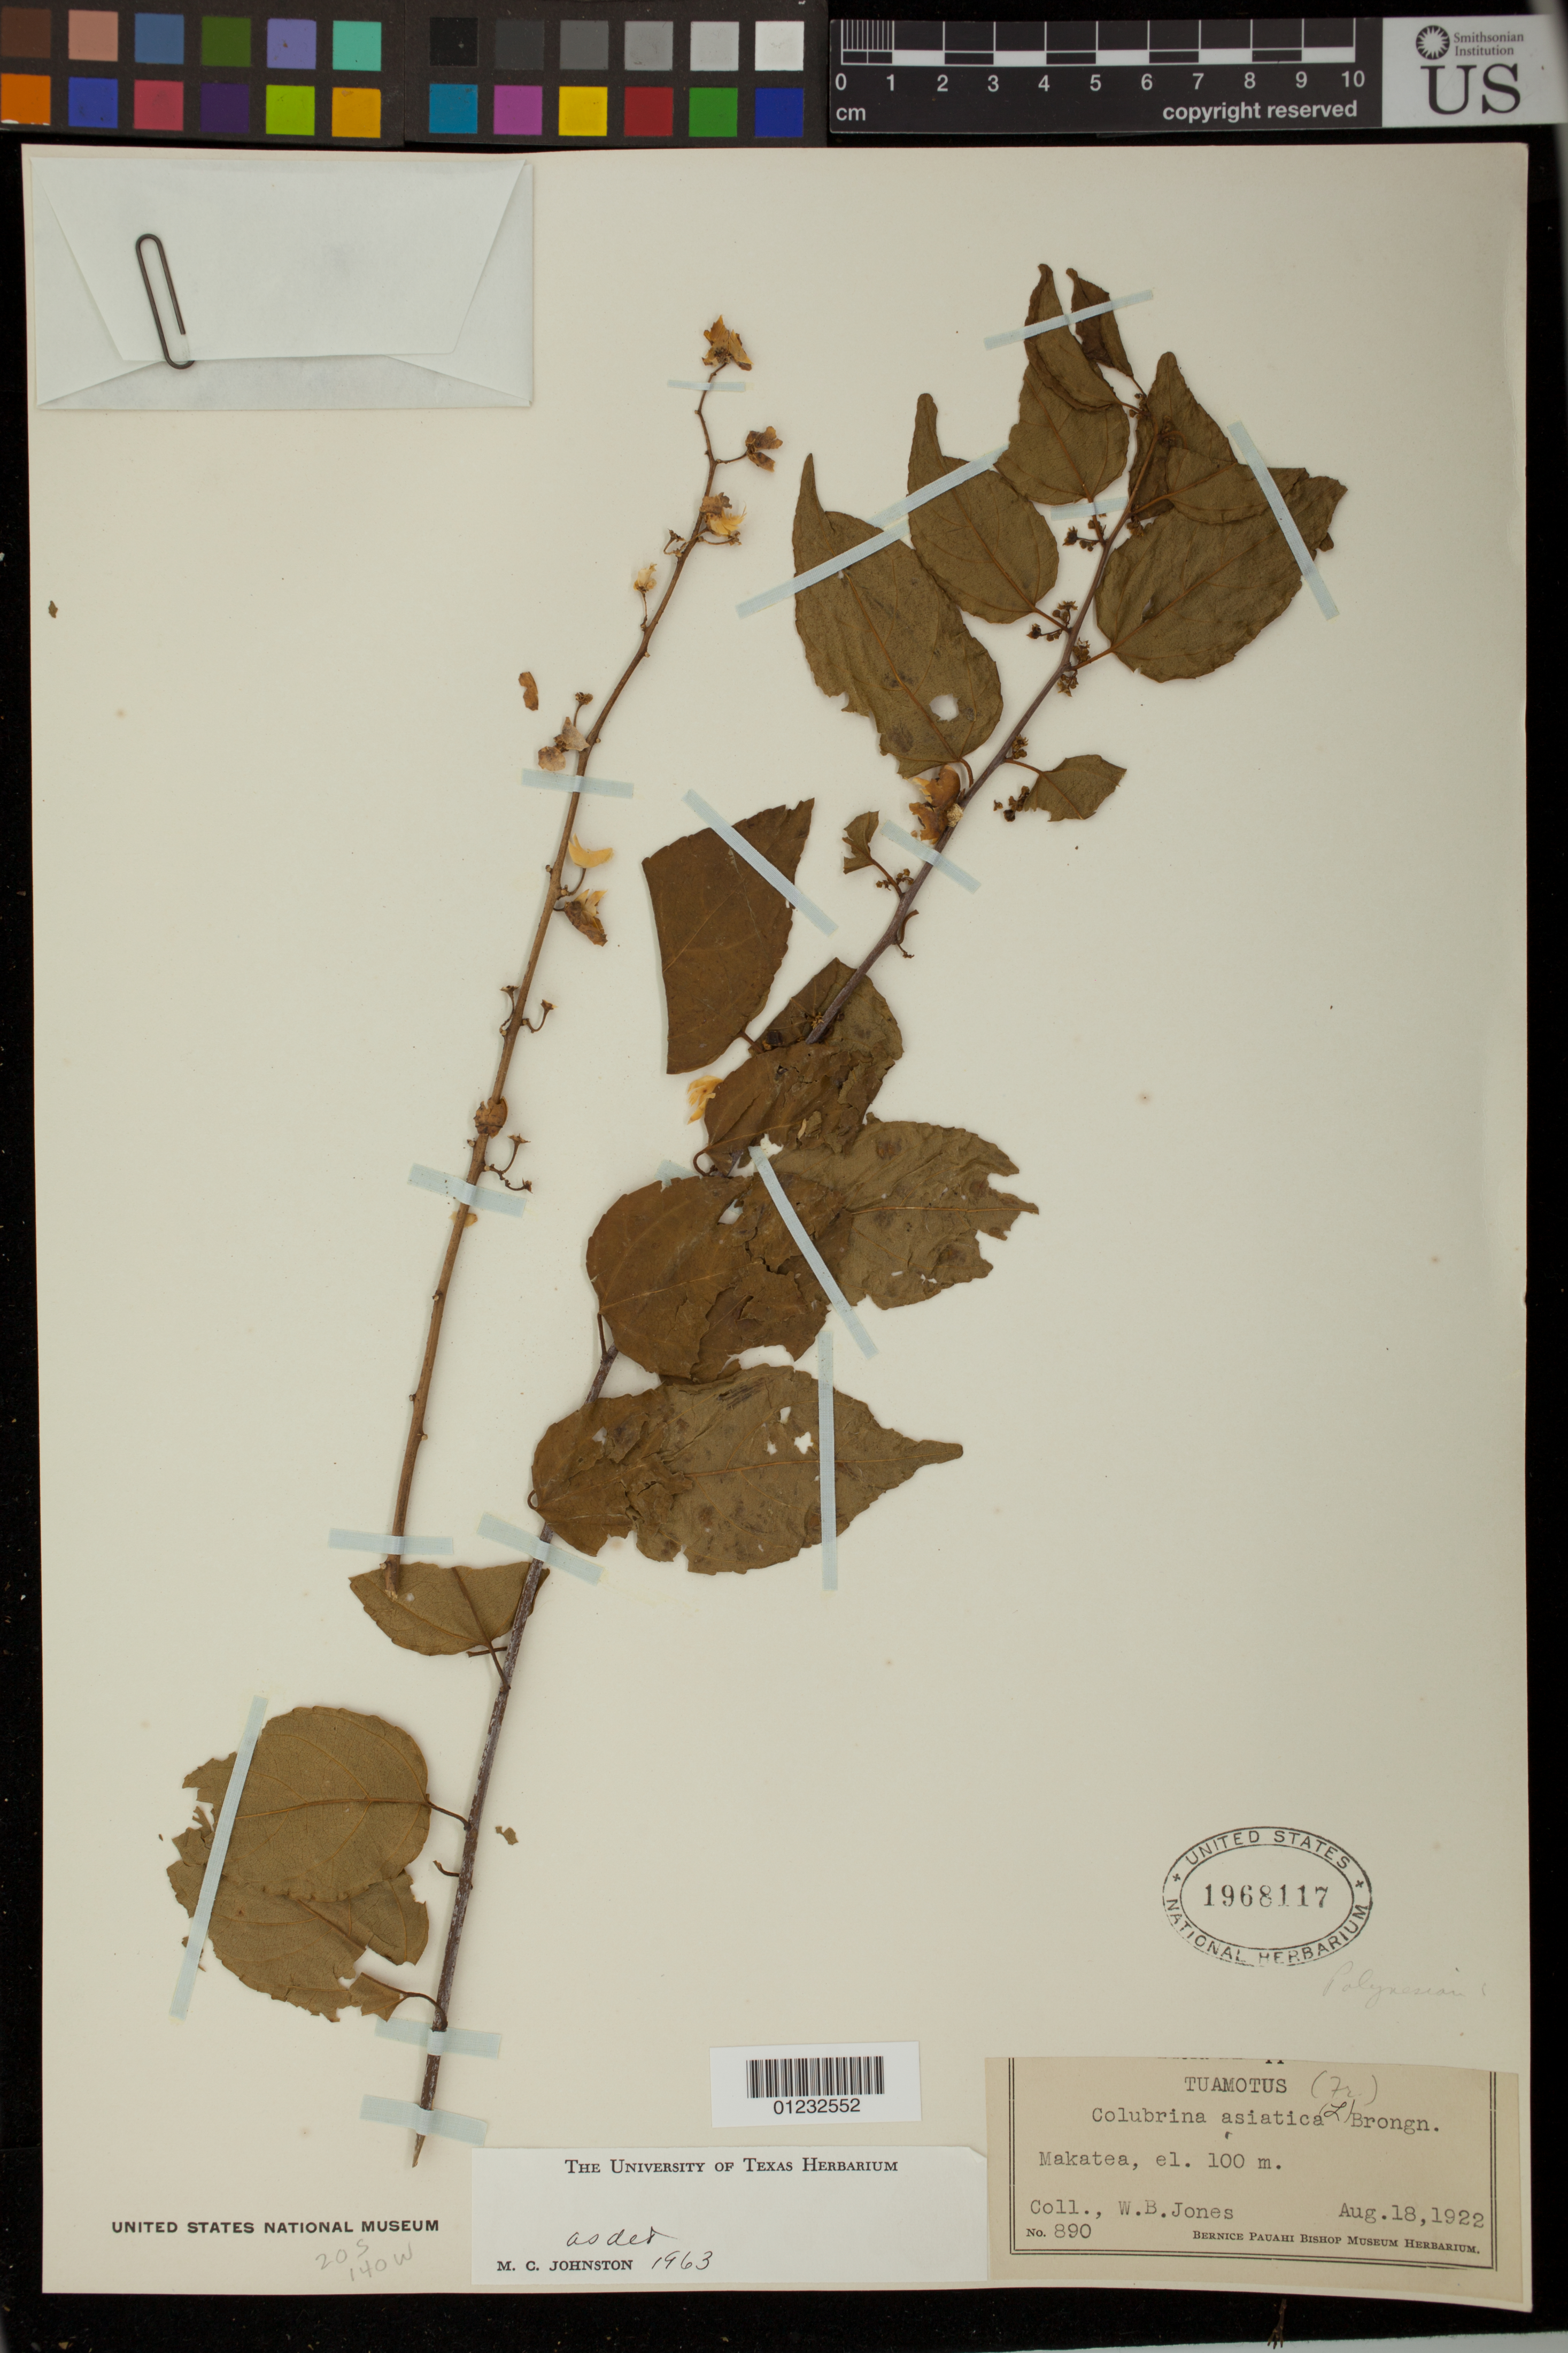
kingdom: Plantae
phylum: Tracheophyta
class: Magnoliopsida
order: Rosales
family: Rhamnaceae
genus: Colubrina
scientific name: Colubrina asiatica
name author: (L.) Brongn.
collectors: W. B. Jones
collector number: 890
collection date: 1922-08-18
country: French Polynesia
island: Makatea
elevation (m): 100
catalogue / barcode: US 1968117